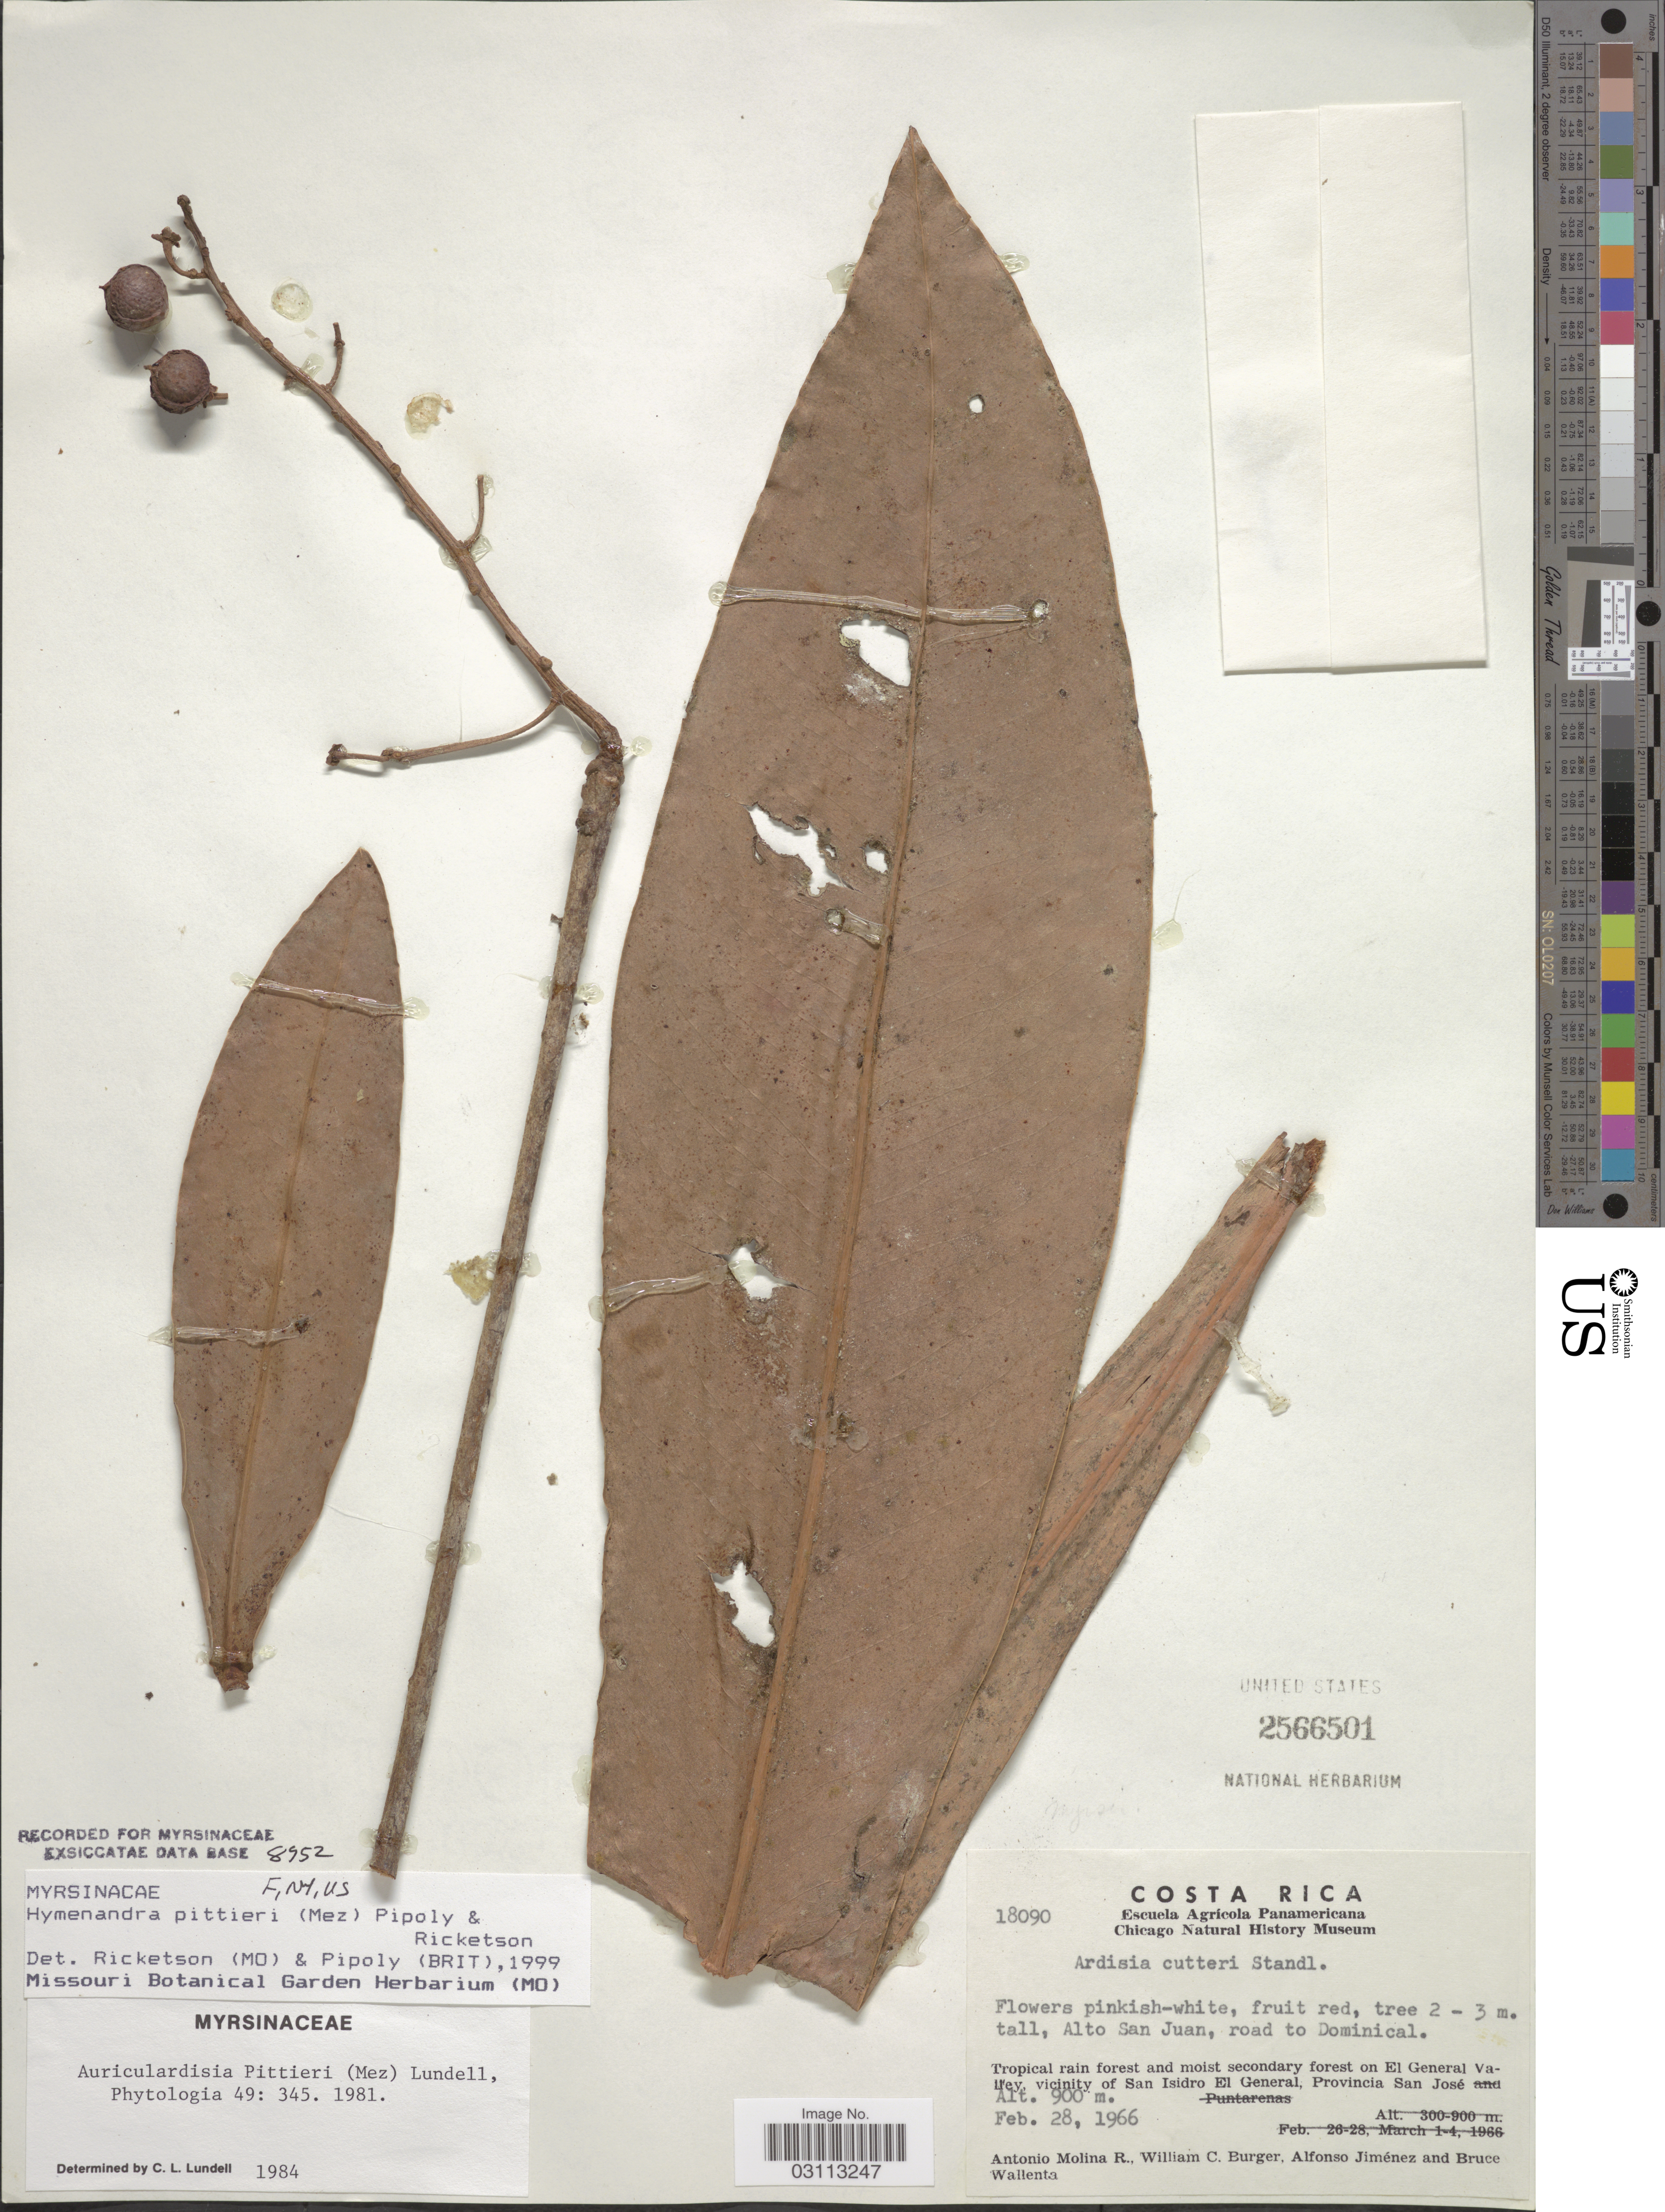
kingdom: Plantae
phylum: Tracheophyta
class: Magnoliopsida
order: Ericales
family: Primulaceae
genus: Hymenandra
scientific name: Hymenandra pittieri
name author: (Mez) Pipoly & Ricketson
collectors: A. Molina R., W. Burger, A. Jiménez & B. Wallenta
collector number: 18090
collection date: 1966-02-28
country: Costa Rica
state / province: San José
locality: Alto San Juan, road to Diminical. Tropical rain forest and moist secondary forest on El General Valley, vicinity of San Isidro El General, Provincia San José.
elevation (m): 900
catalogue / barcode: US 2566501